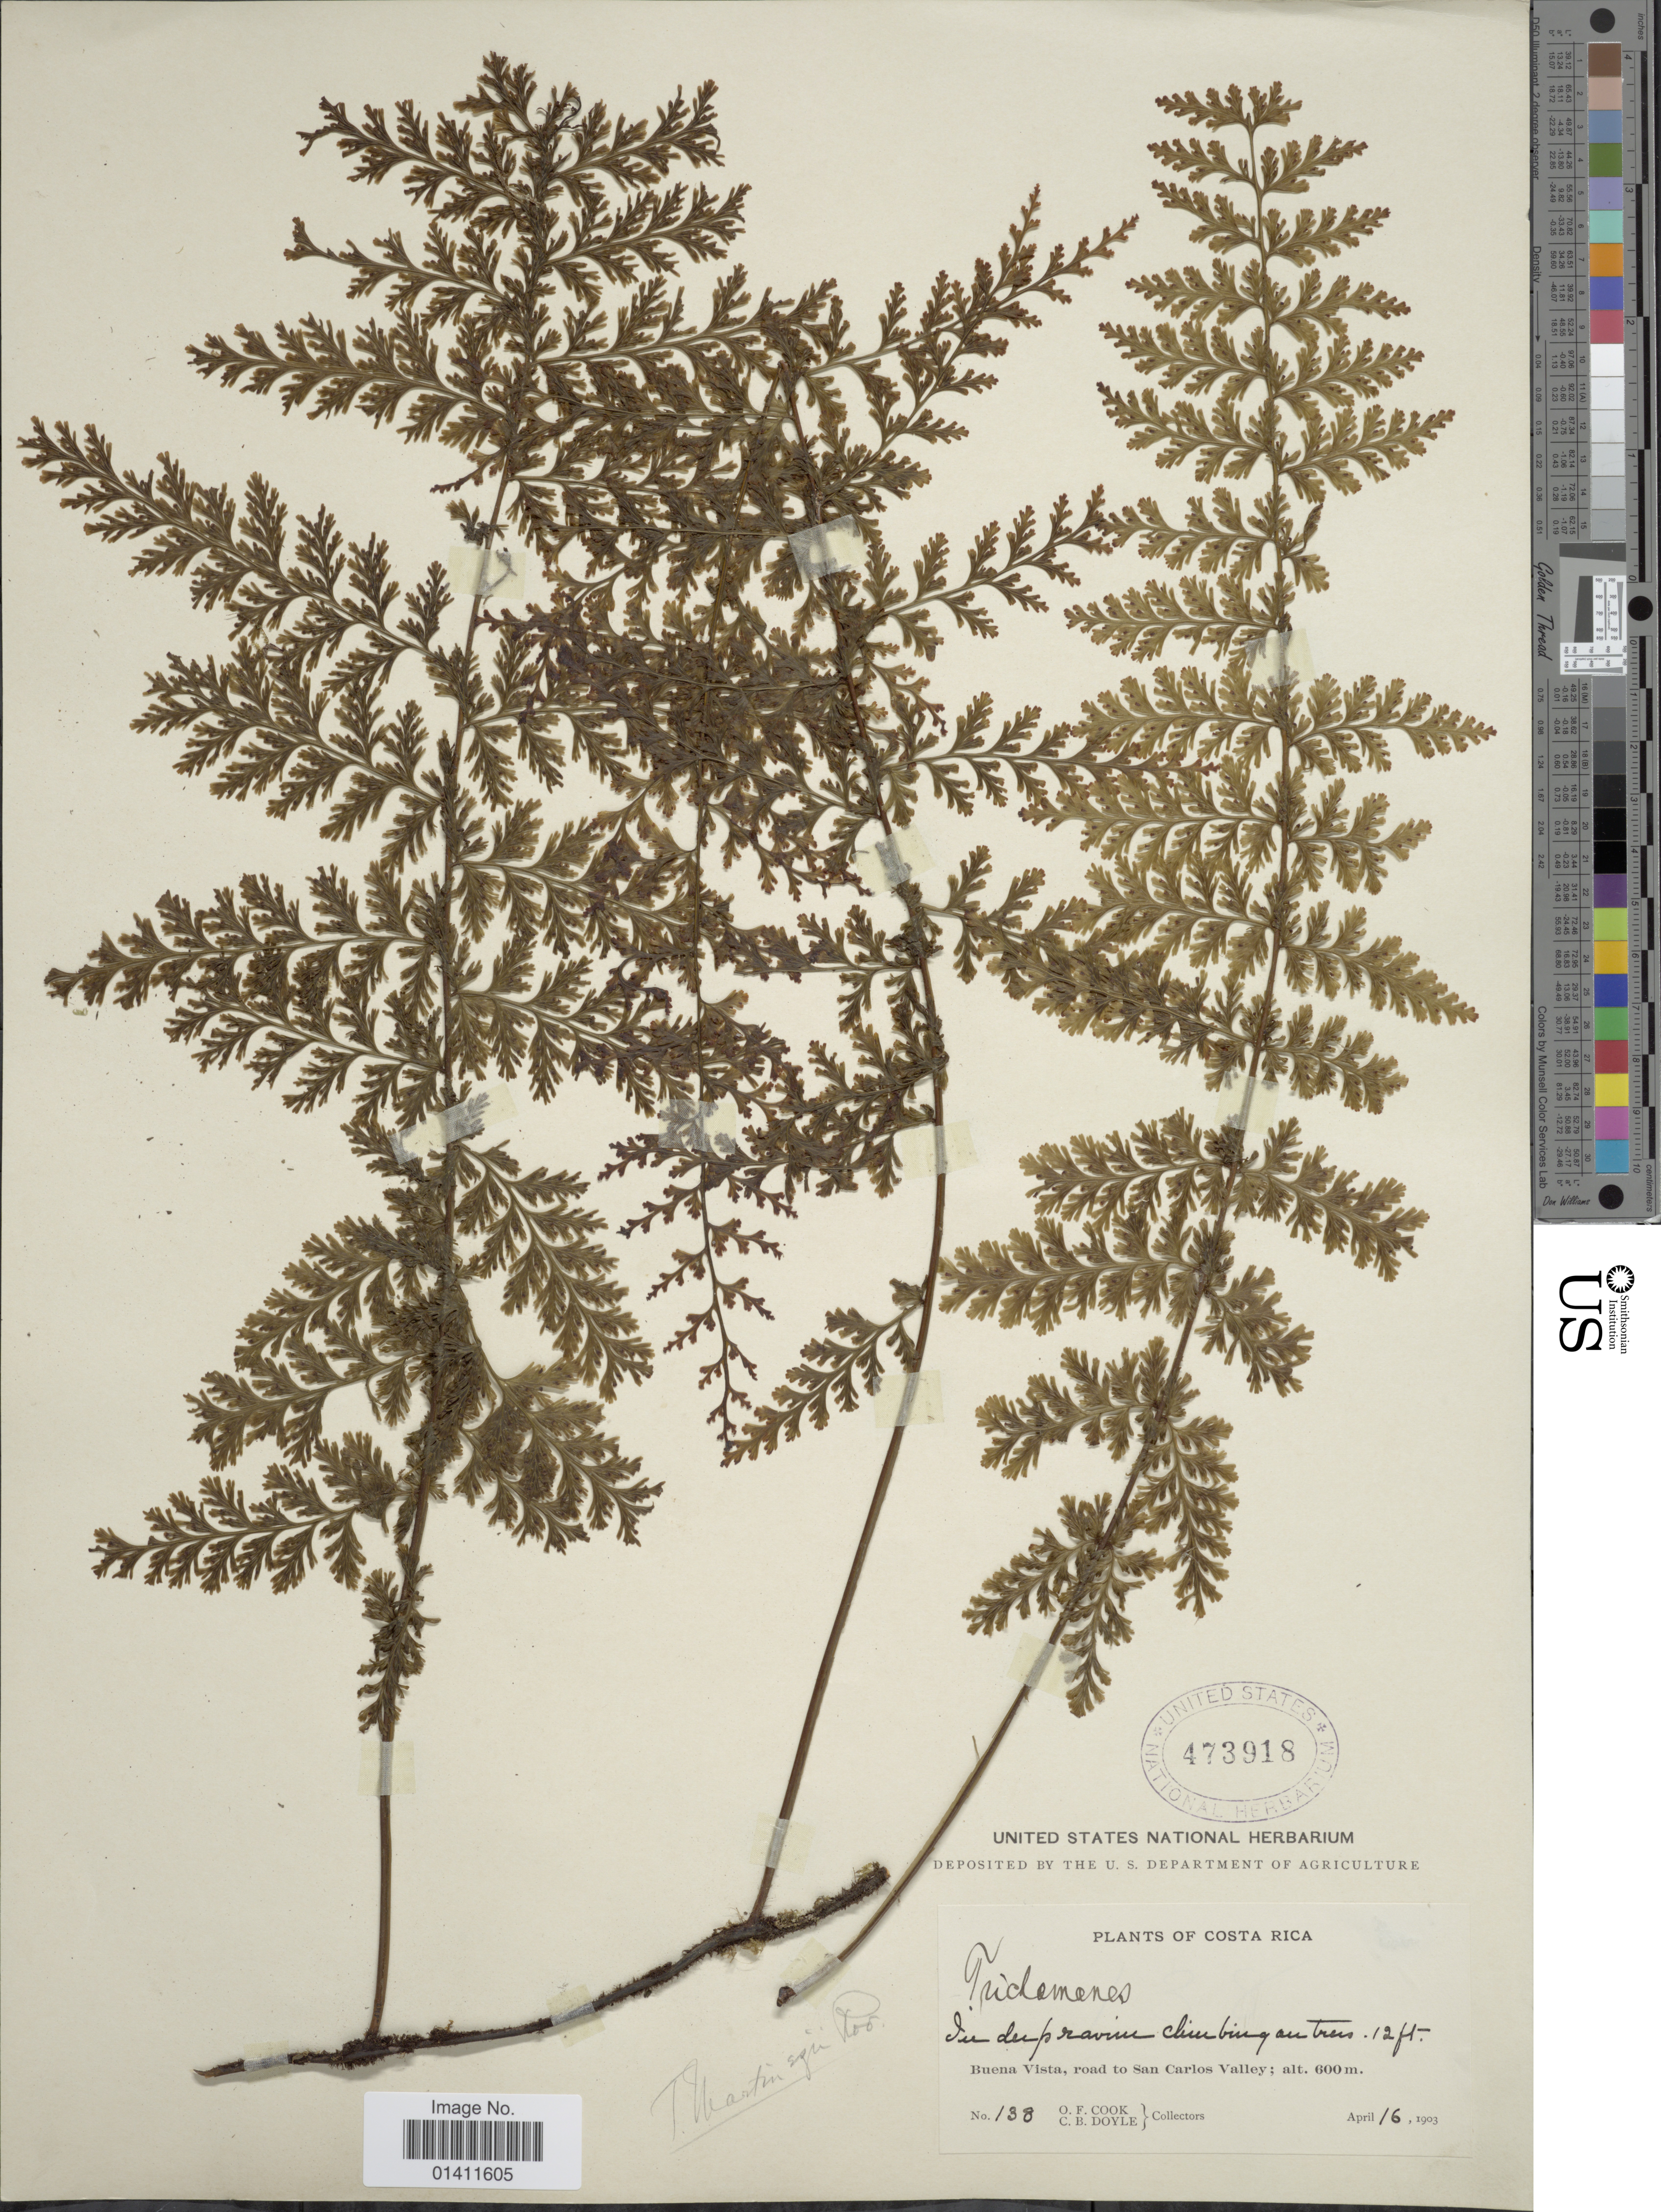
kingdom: Plantae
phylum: Tracheophyta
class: Polypodiopsida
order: Hymenophyllales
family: Hymenophyllaceae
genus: Vandenboschia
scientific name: Vandenboschia collariata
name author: (Bosch) Ebihara & K. Iwats.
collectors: O. F. Cook & C. Doyle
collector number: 138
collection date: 1903-04-16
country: Costa Rica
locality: Buena Vista, road to San Carlos Valley.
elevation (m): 600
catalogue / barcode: US 473918